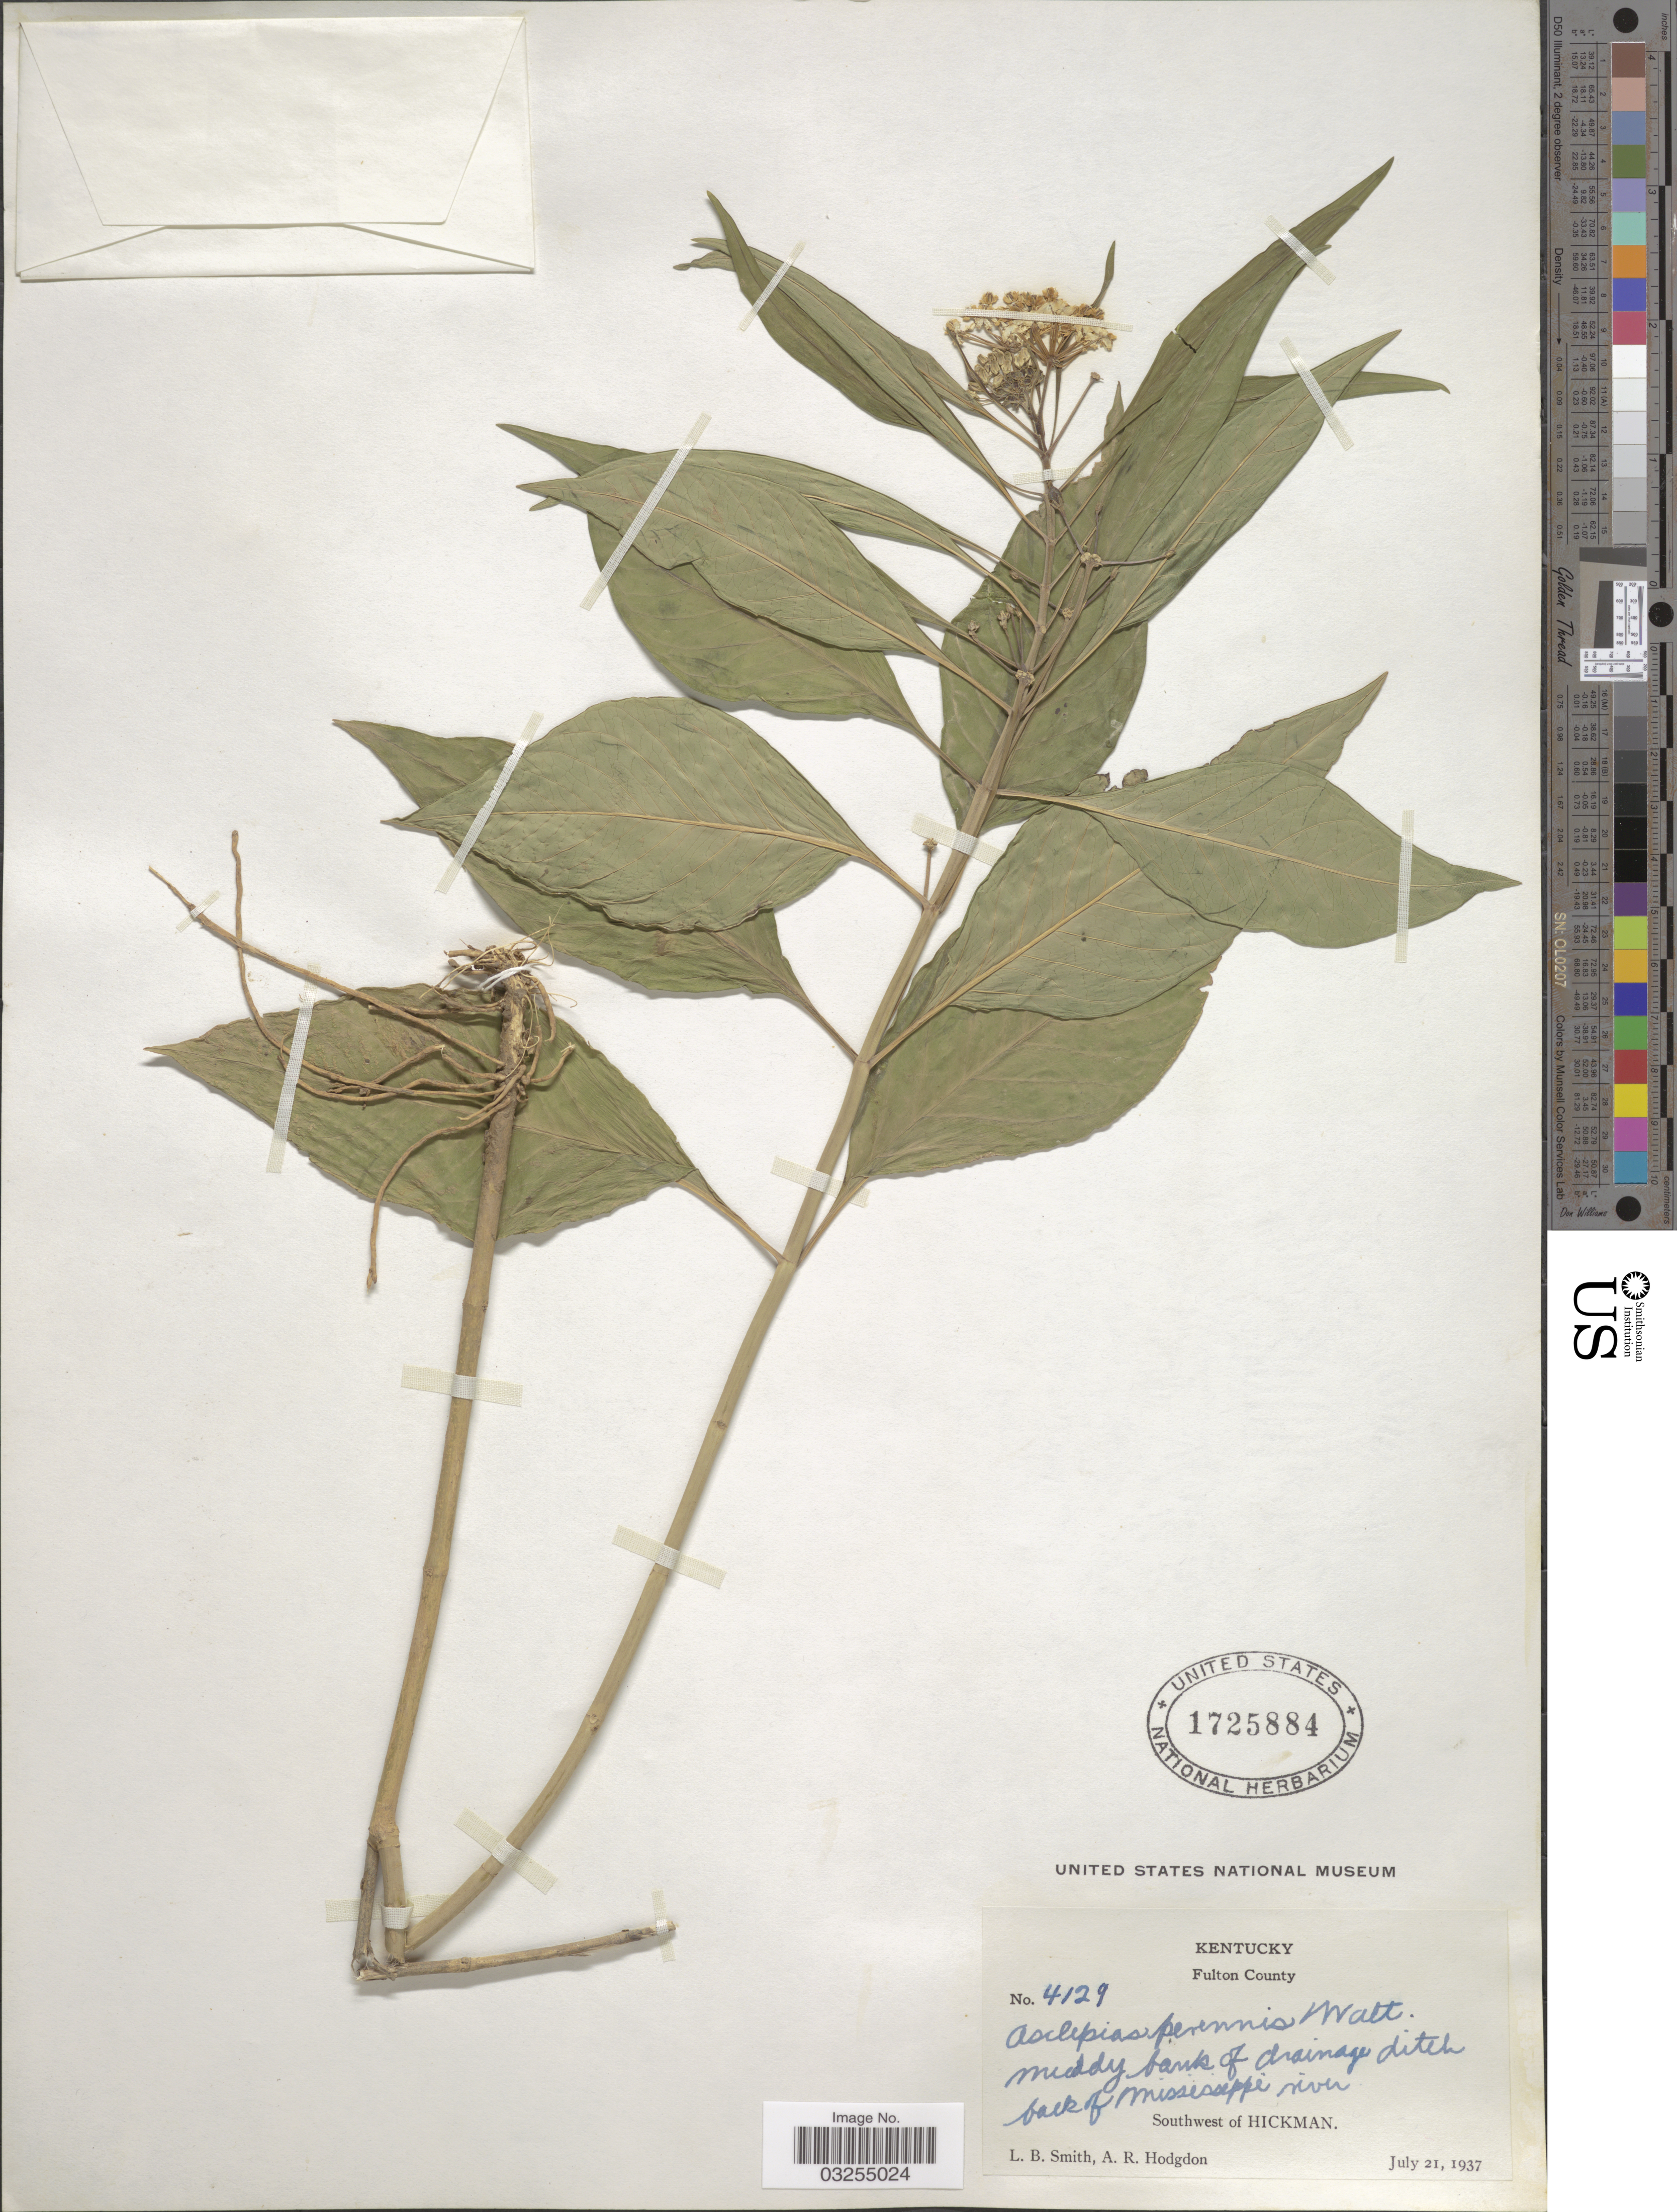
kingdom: Plantae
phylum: Tracheophyta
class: Magnoliopsida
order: Gentianales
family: Apocynaceae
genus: Asclepias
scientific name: Asclepias perennis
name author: Walter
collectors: L. Smith & A. R. Hodgdon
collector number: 4129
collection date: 1937-07-21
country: United States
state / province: Kentucky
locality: Fulton County. Muddy bank of drainage ditch back of Mississippi river. Southwest of Hickman.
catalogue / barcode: US 1725884